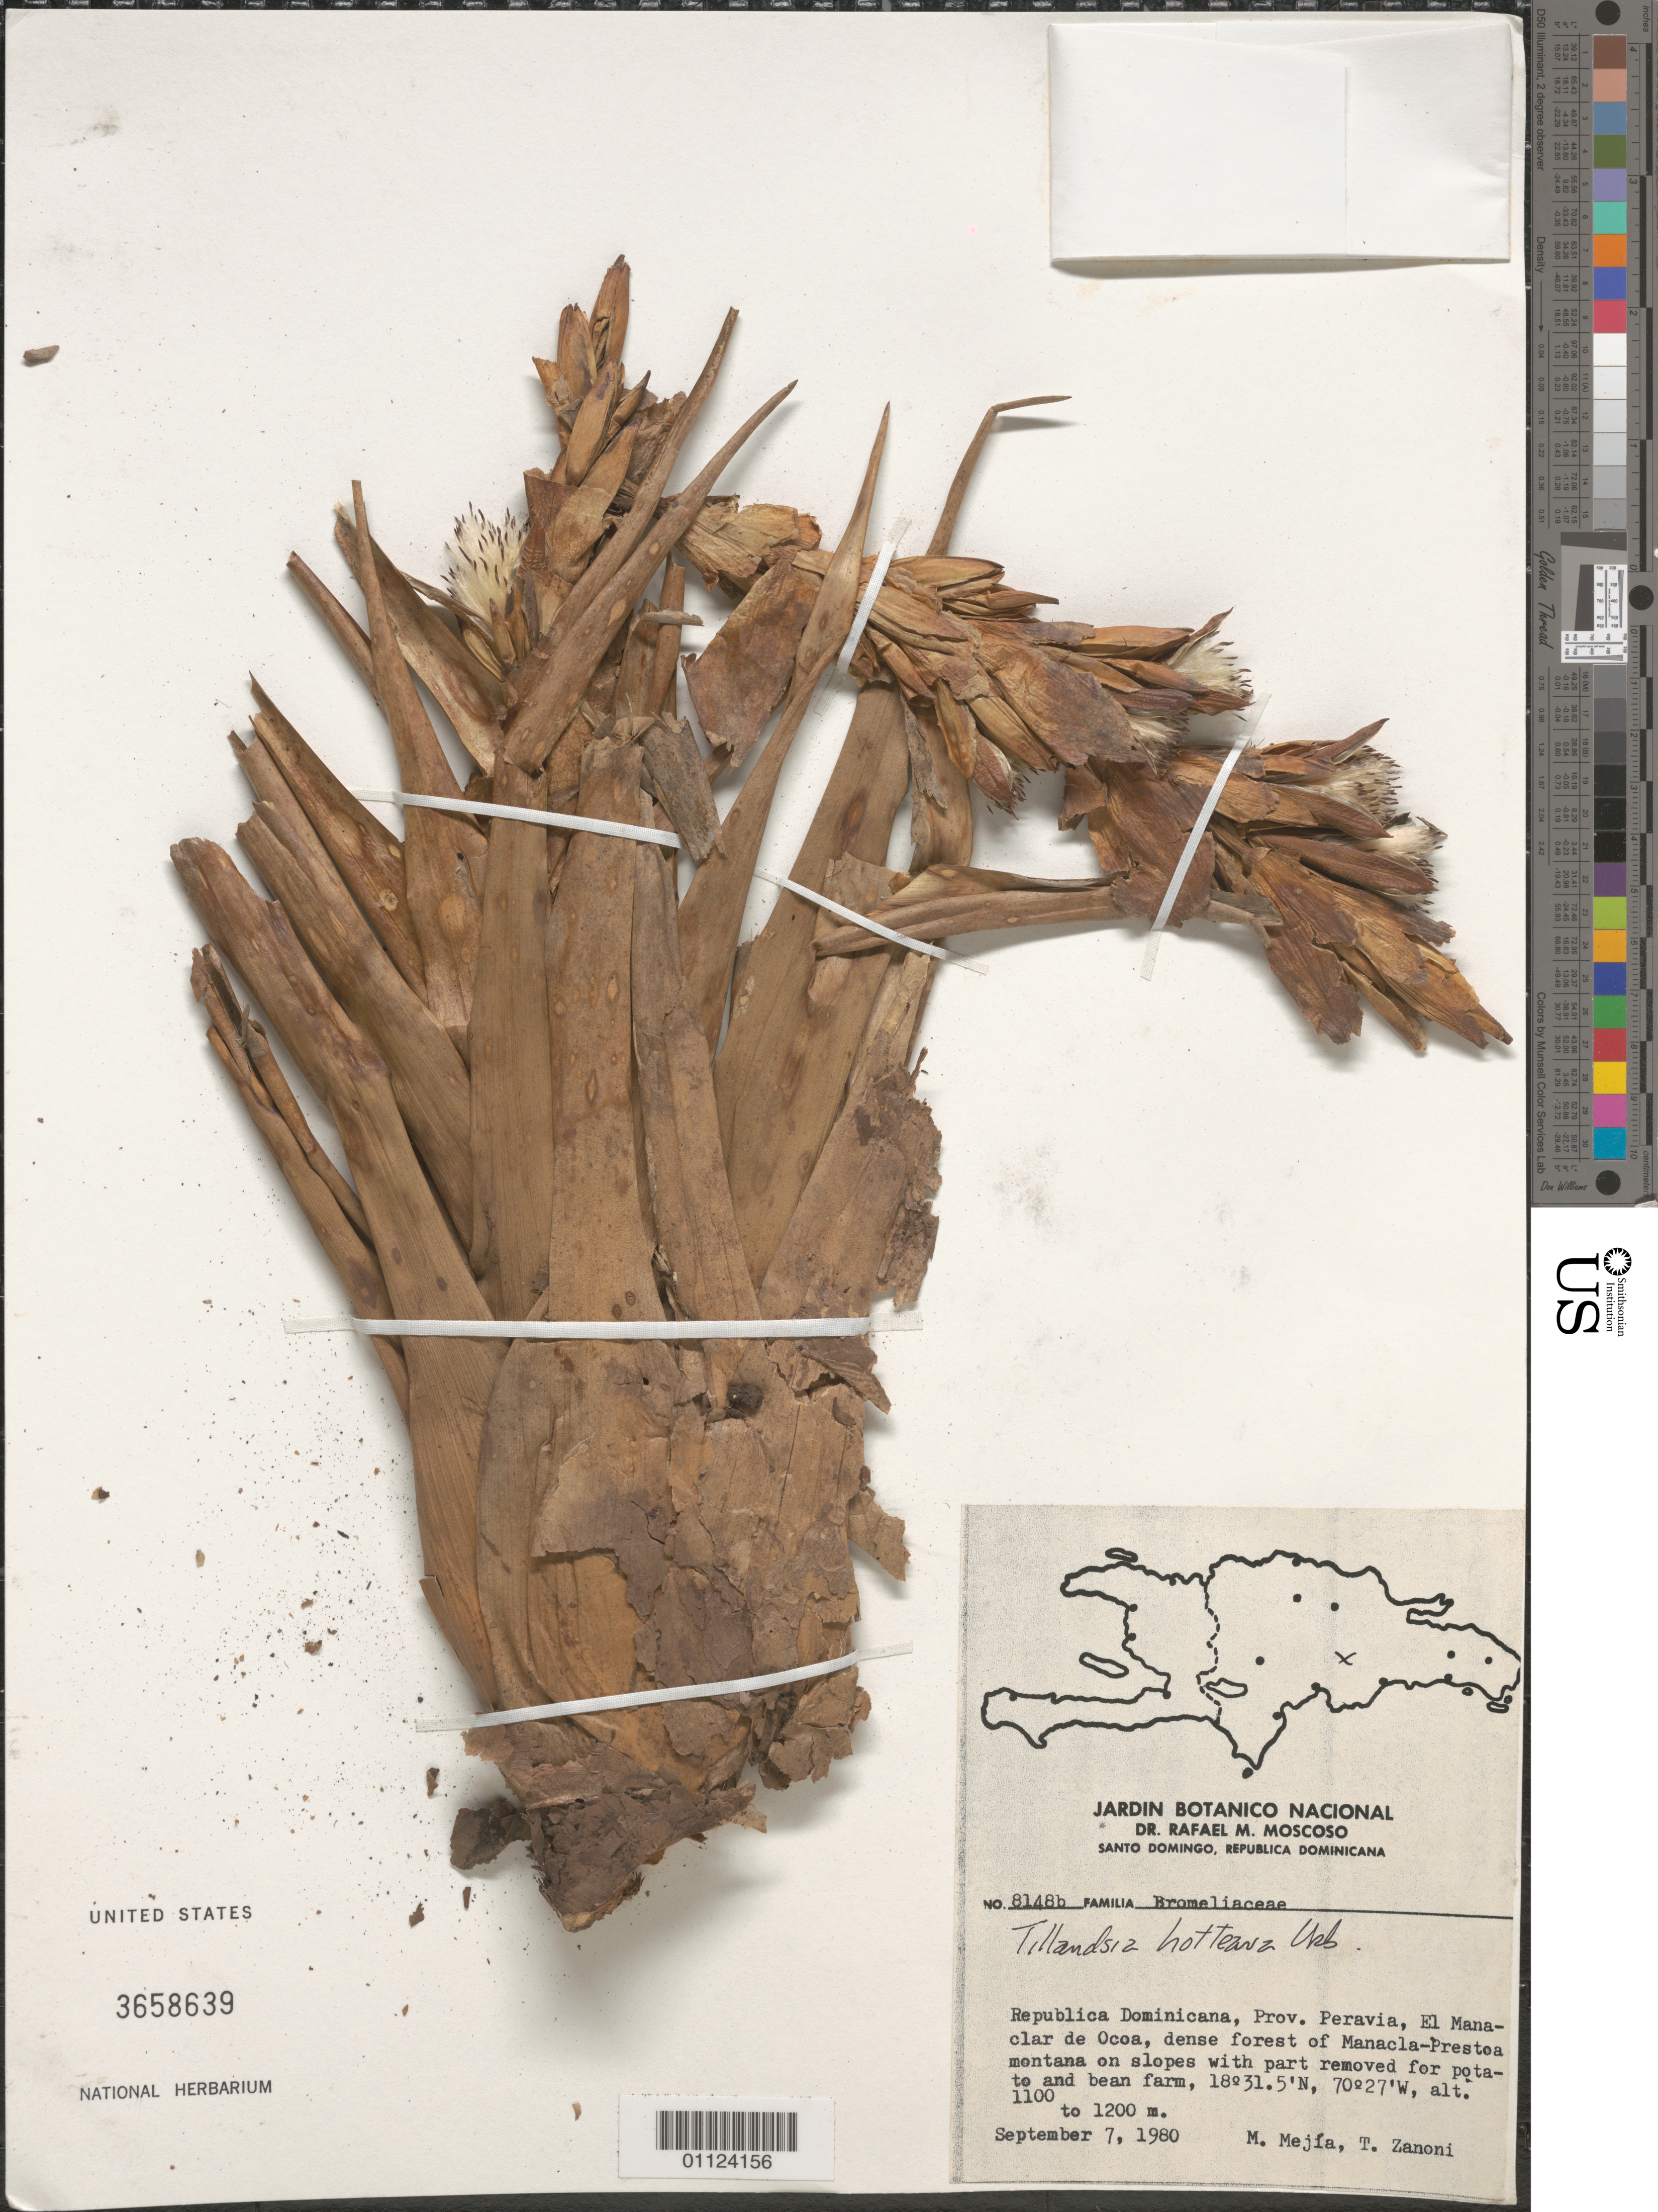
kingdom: Plantae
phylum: Tracheophyta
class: Liliopsida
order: Poales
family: Bromeliaceae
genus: Tillandsia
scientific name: Tillandsia hotteana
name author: Urb.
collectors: M. Mejia & T. A. Zanoni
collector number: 8148b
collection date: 1980-09-07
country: Dominican Republic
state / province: Peravia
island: Hispaniola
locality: El Manaclar de Ocoa.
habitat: Dense forest of Manacla-Prestoa montana on slopes with part removed for potato and bean farm.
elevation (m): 1100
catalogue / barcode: US 3658639